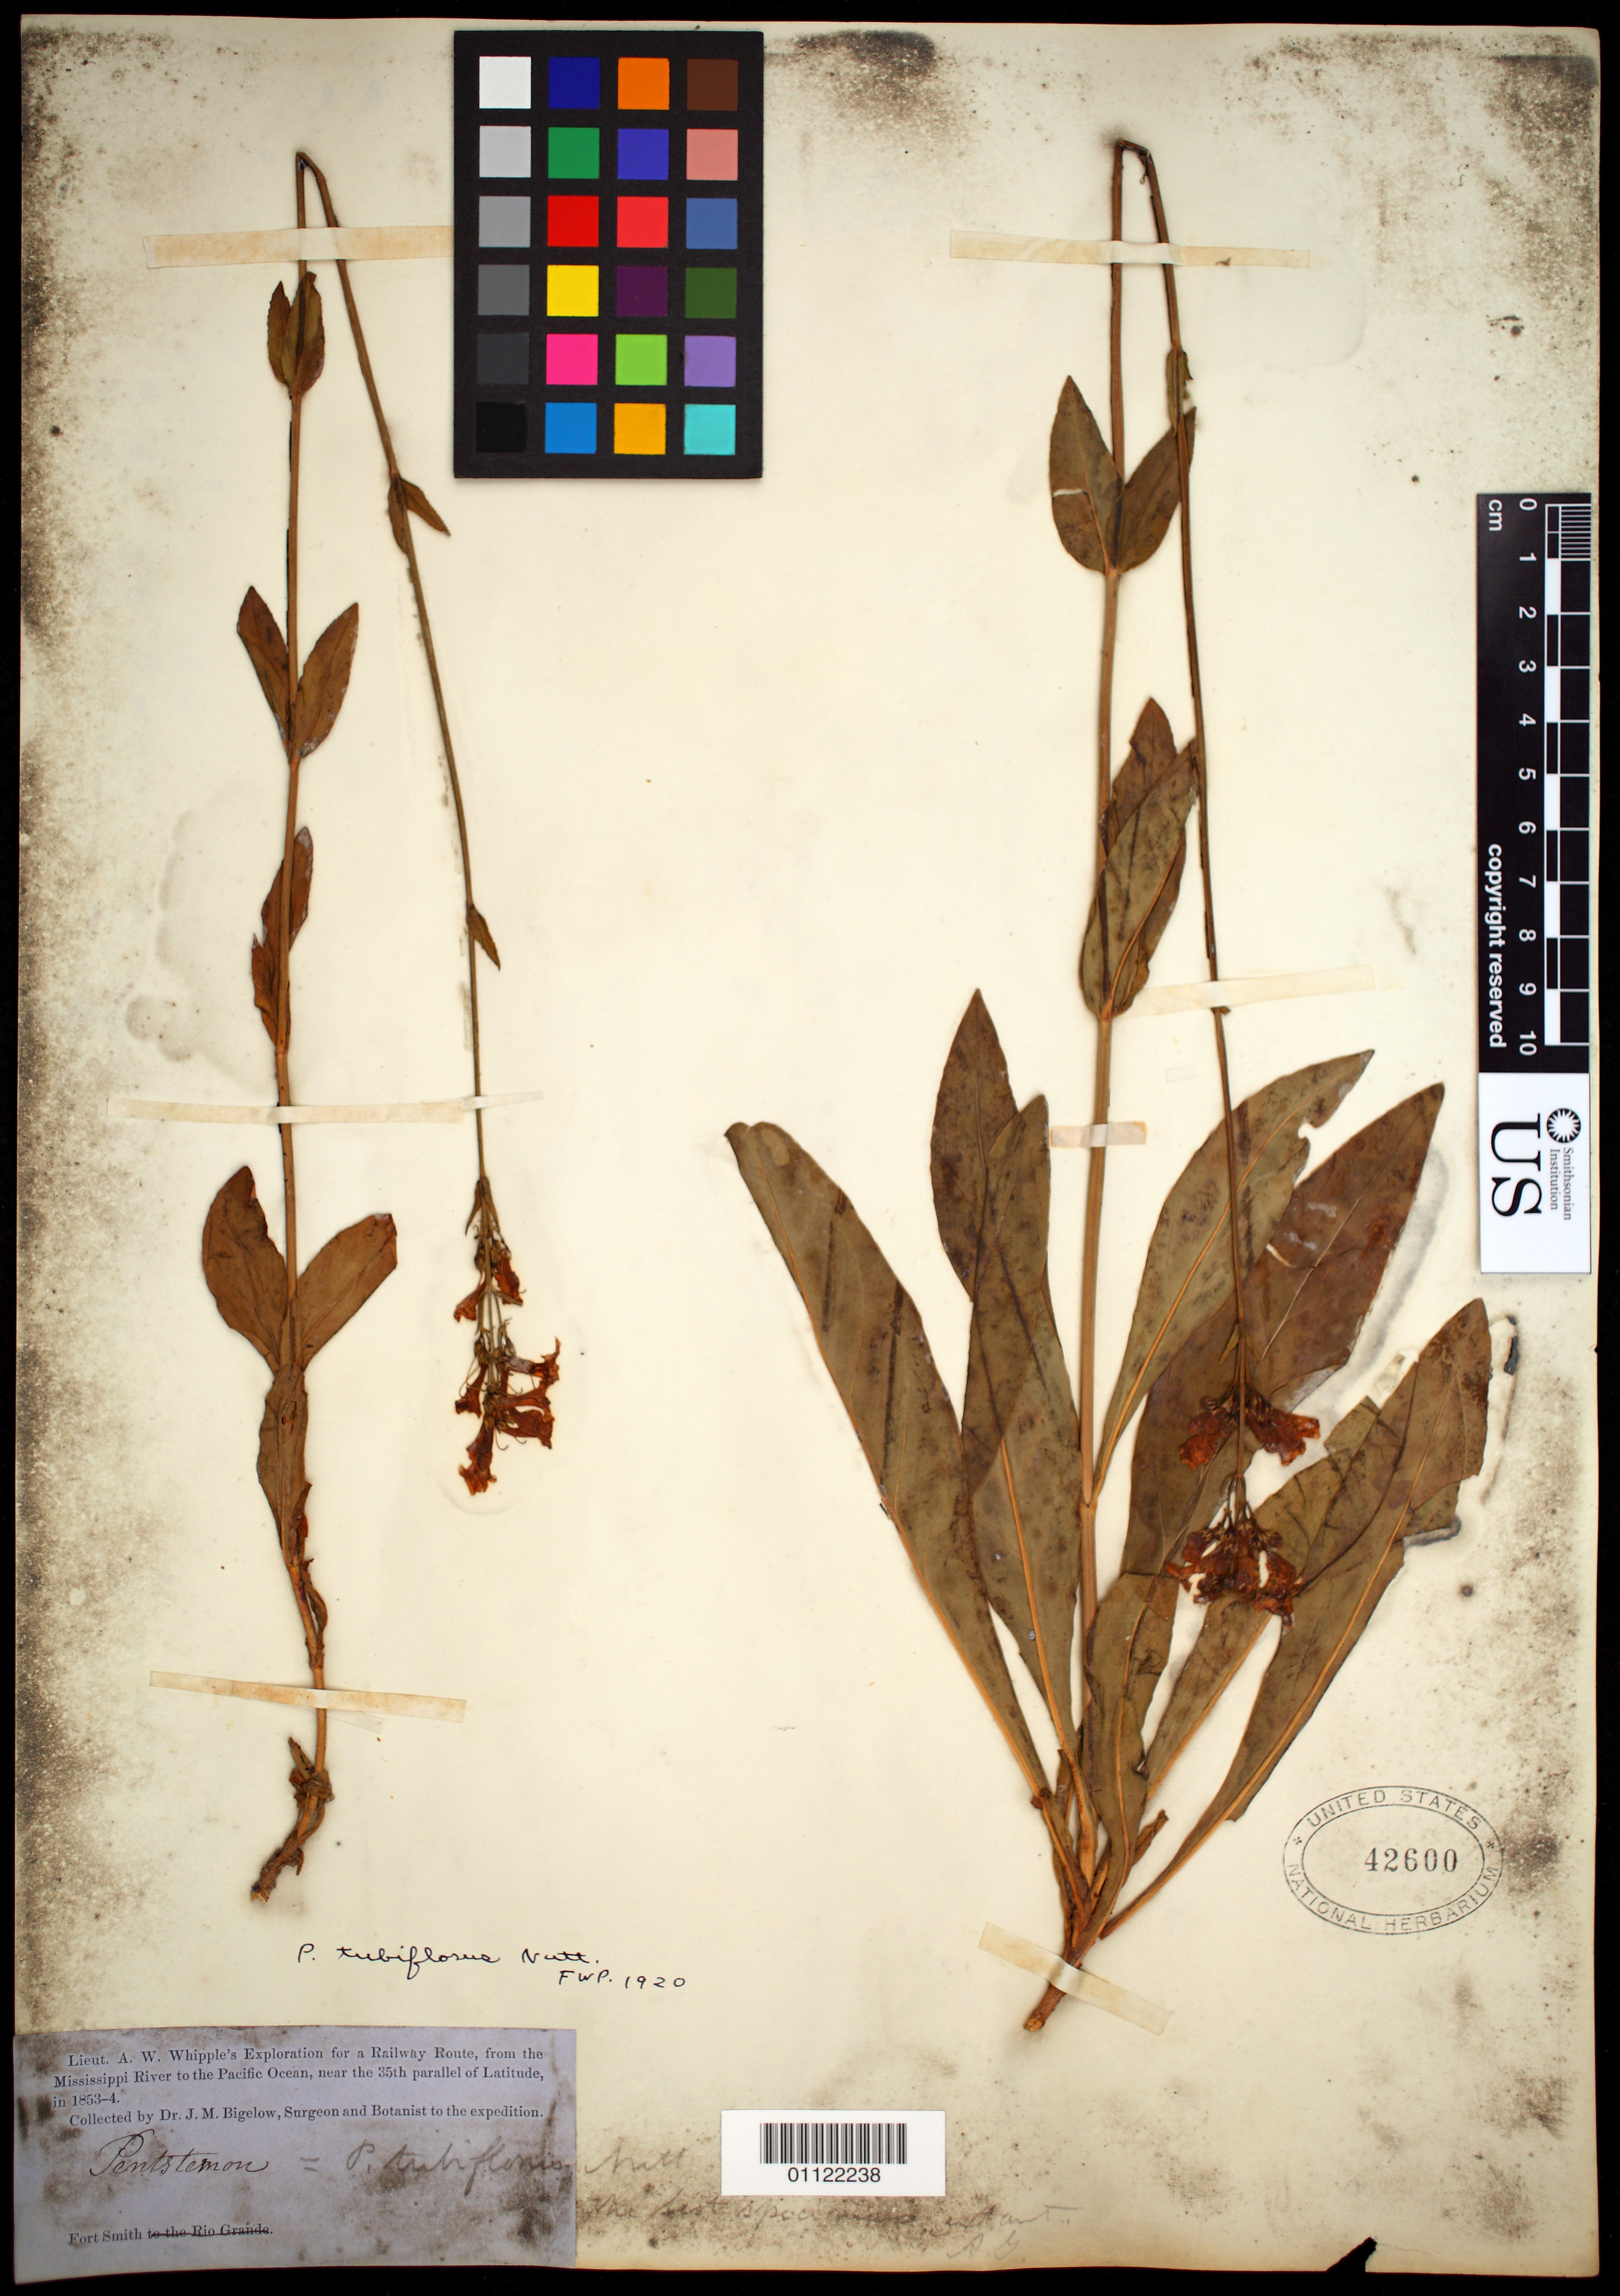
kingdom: Plantae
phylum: Tracheophyta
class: Magnoliopsida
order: Lamiales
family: Plantaginaceae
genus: Penstemon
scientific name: Penstemon tubaeflorus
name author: Nutt.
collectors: J. M. Bigelow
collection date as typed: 1853 to -- --- 1854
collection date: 1853/1854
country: United States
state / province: Arkansas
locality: Fort Smith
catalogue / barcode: US 42600